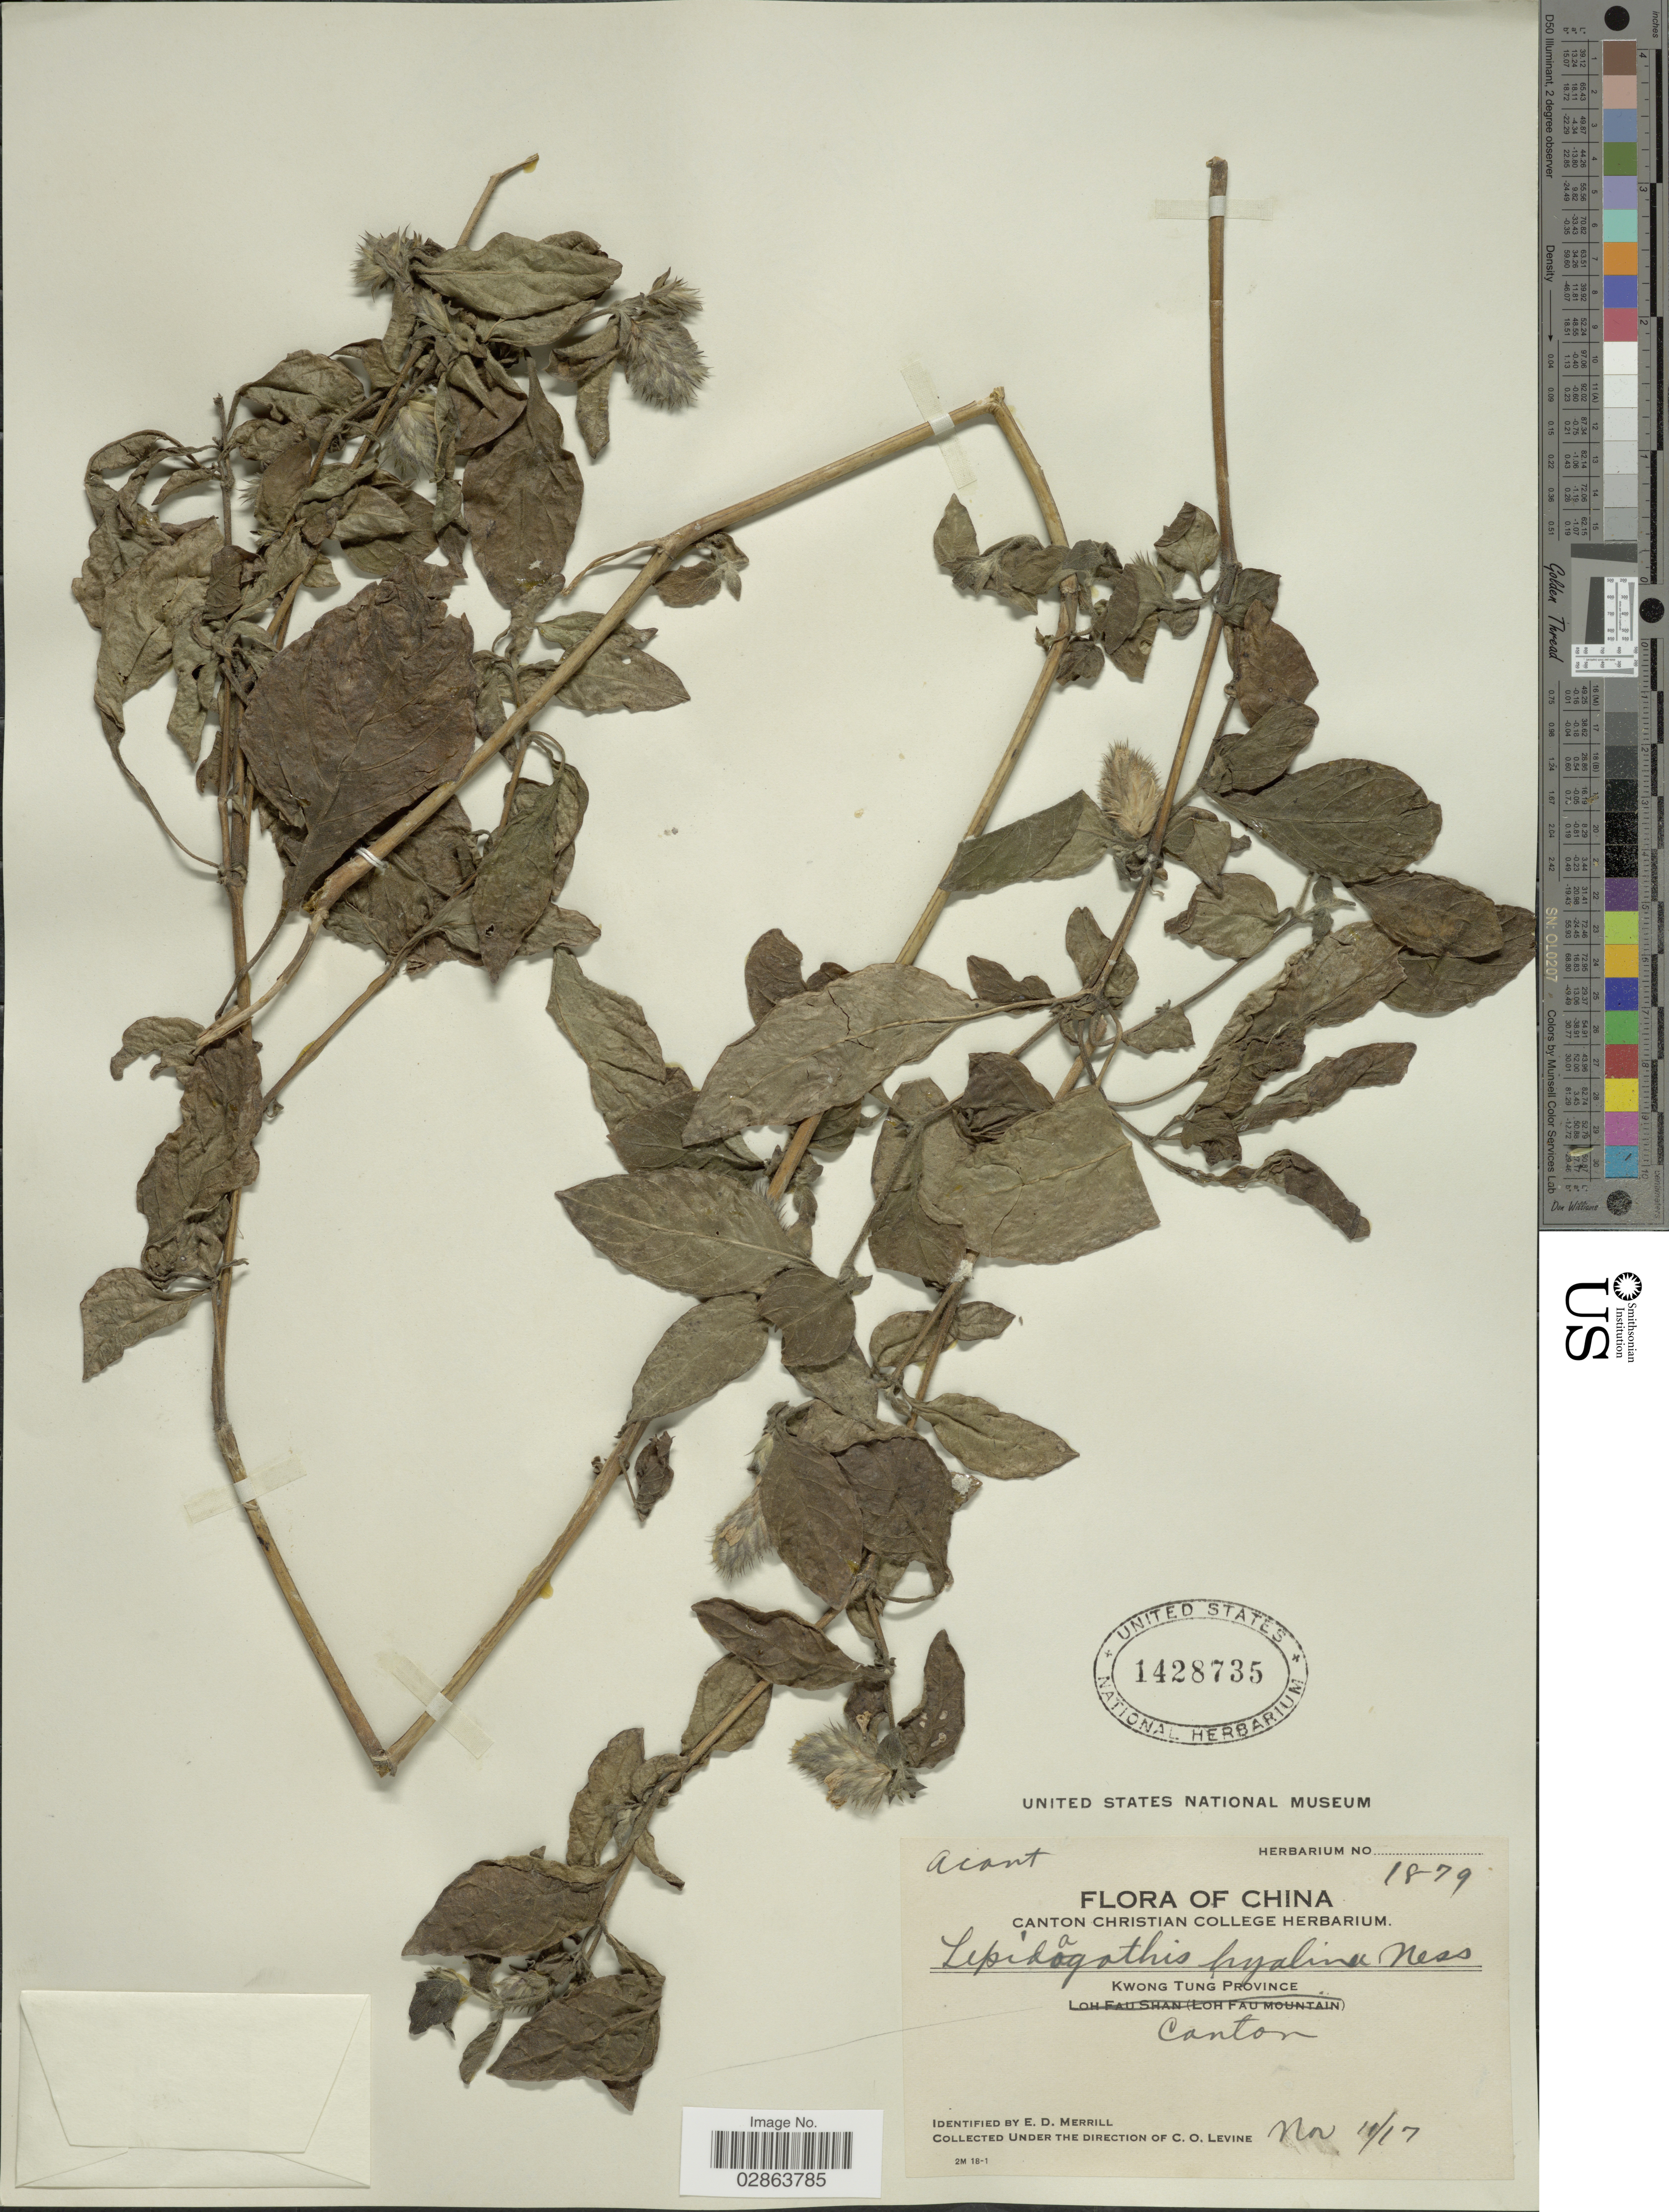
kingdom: Plantae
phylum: Tracheophyta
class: Magnoliopsida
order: Lamiales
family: Acanthaceae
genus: Lepidagathis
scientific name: Lepidagathis incurva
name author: Buch.-Ham. ex D. Don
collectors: C. O. Levine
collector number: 1879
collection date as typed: Transcribed d/m/y: 11/11/17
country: China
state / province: Guangdong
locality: Kwong Tung Province, Canton.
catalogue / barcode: US 1428735